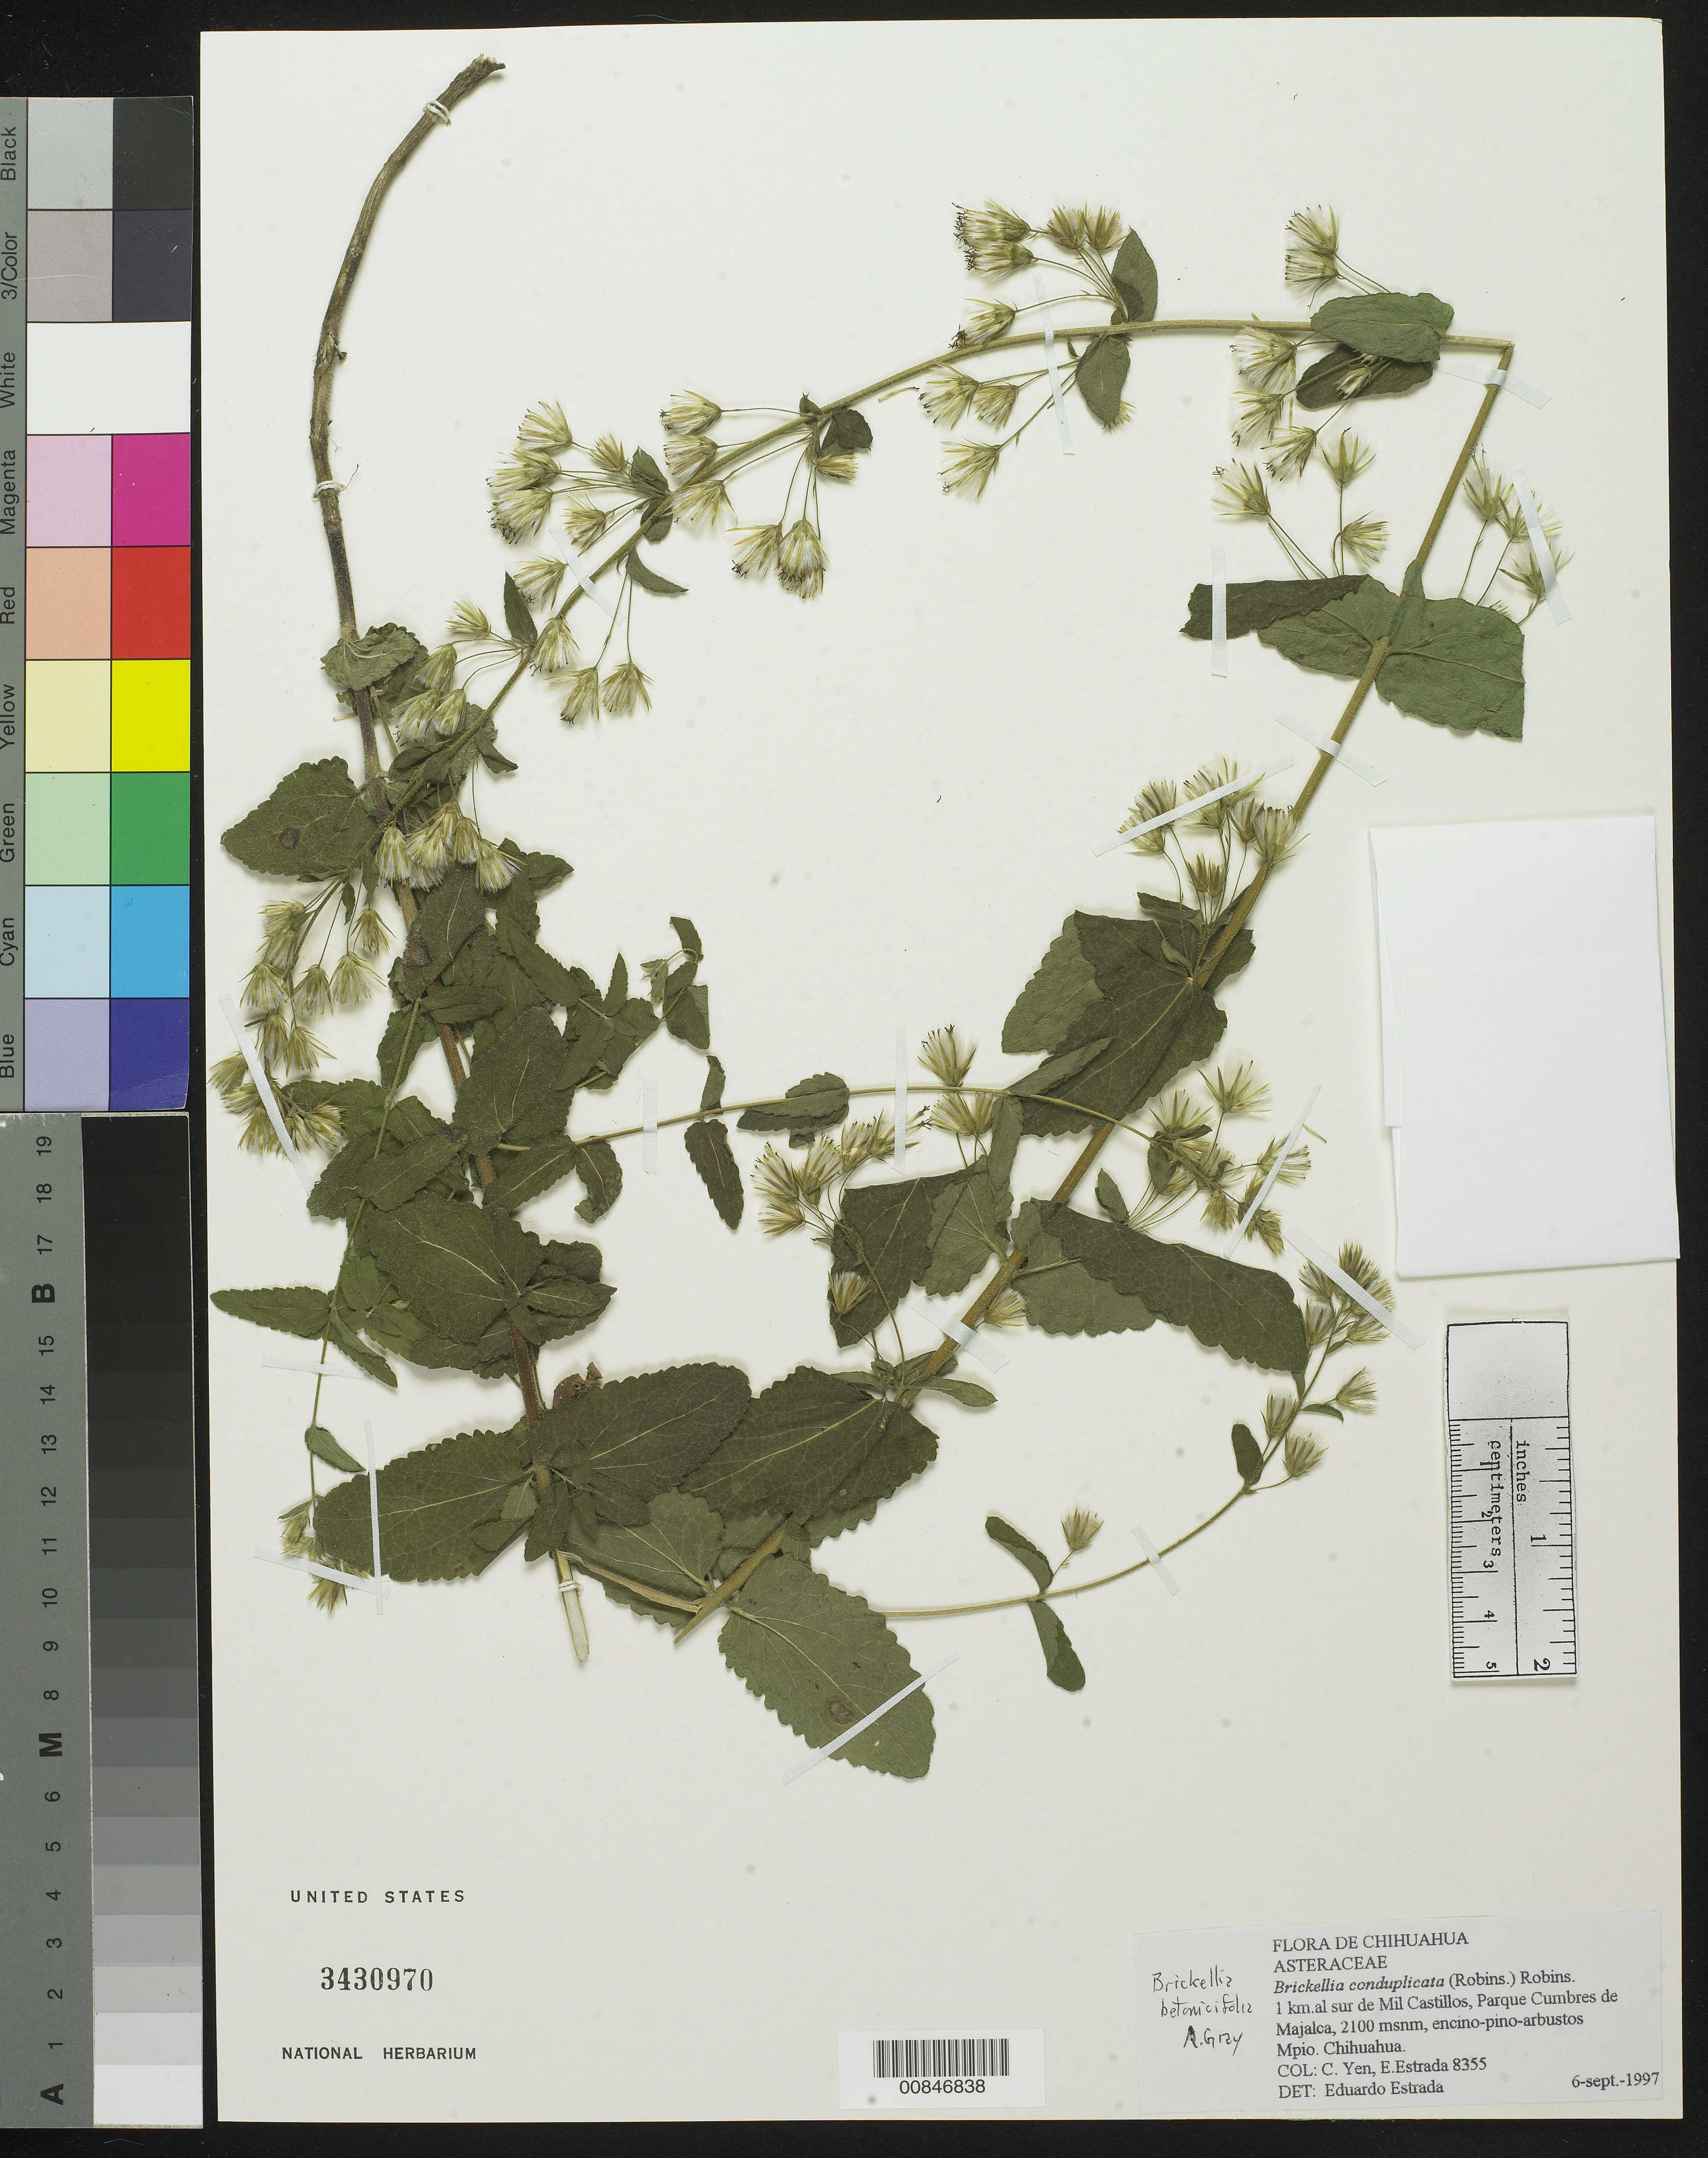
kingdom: Plantae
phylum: Tracheophyta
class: Magnoliopsida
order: Asterales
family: Asteraceae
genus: Brickellia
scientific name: Brickellia betonicifolia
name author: A. Gray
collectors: Y. C. Yang & E. Estrada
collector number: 8355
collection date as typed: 06 Sep 1997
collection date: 1997-09-06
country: Mexico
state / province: Chihuahua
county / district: Chihuahua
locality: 1 km. al sur de Mil Castillos, Parque Cumbres de Majalca.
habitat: Encino-Pino-arbustos.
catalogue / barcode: US 3430970